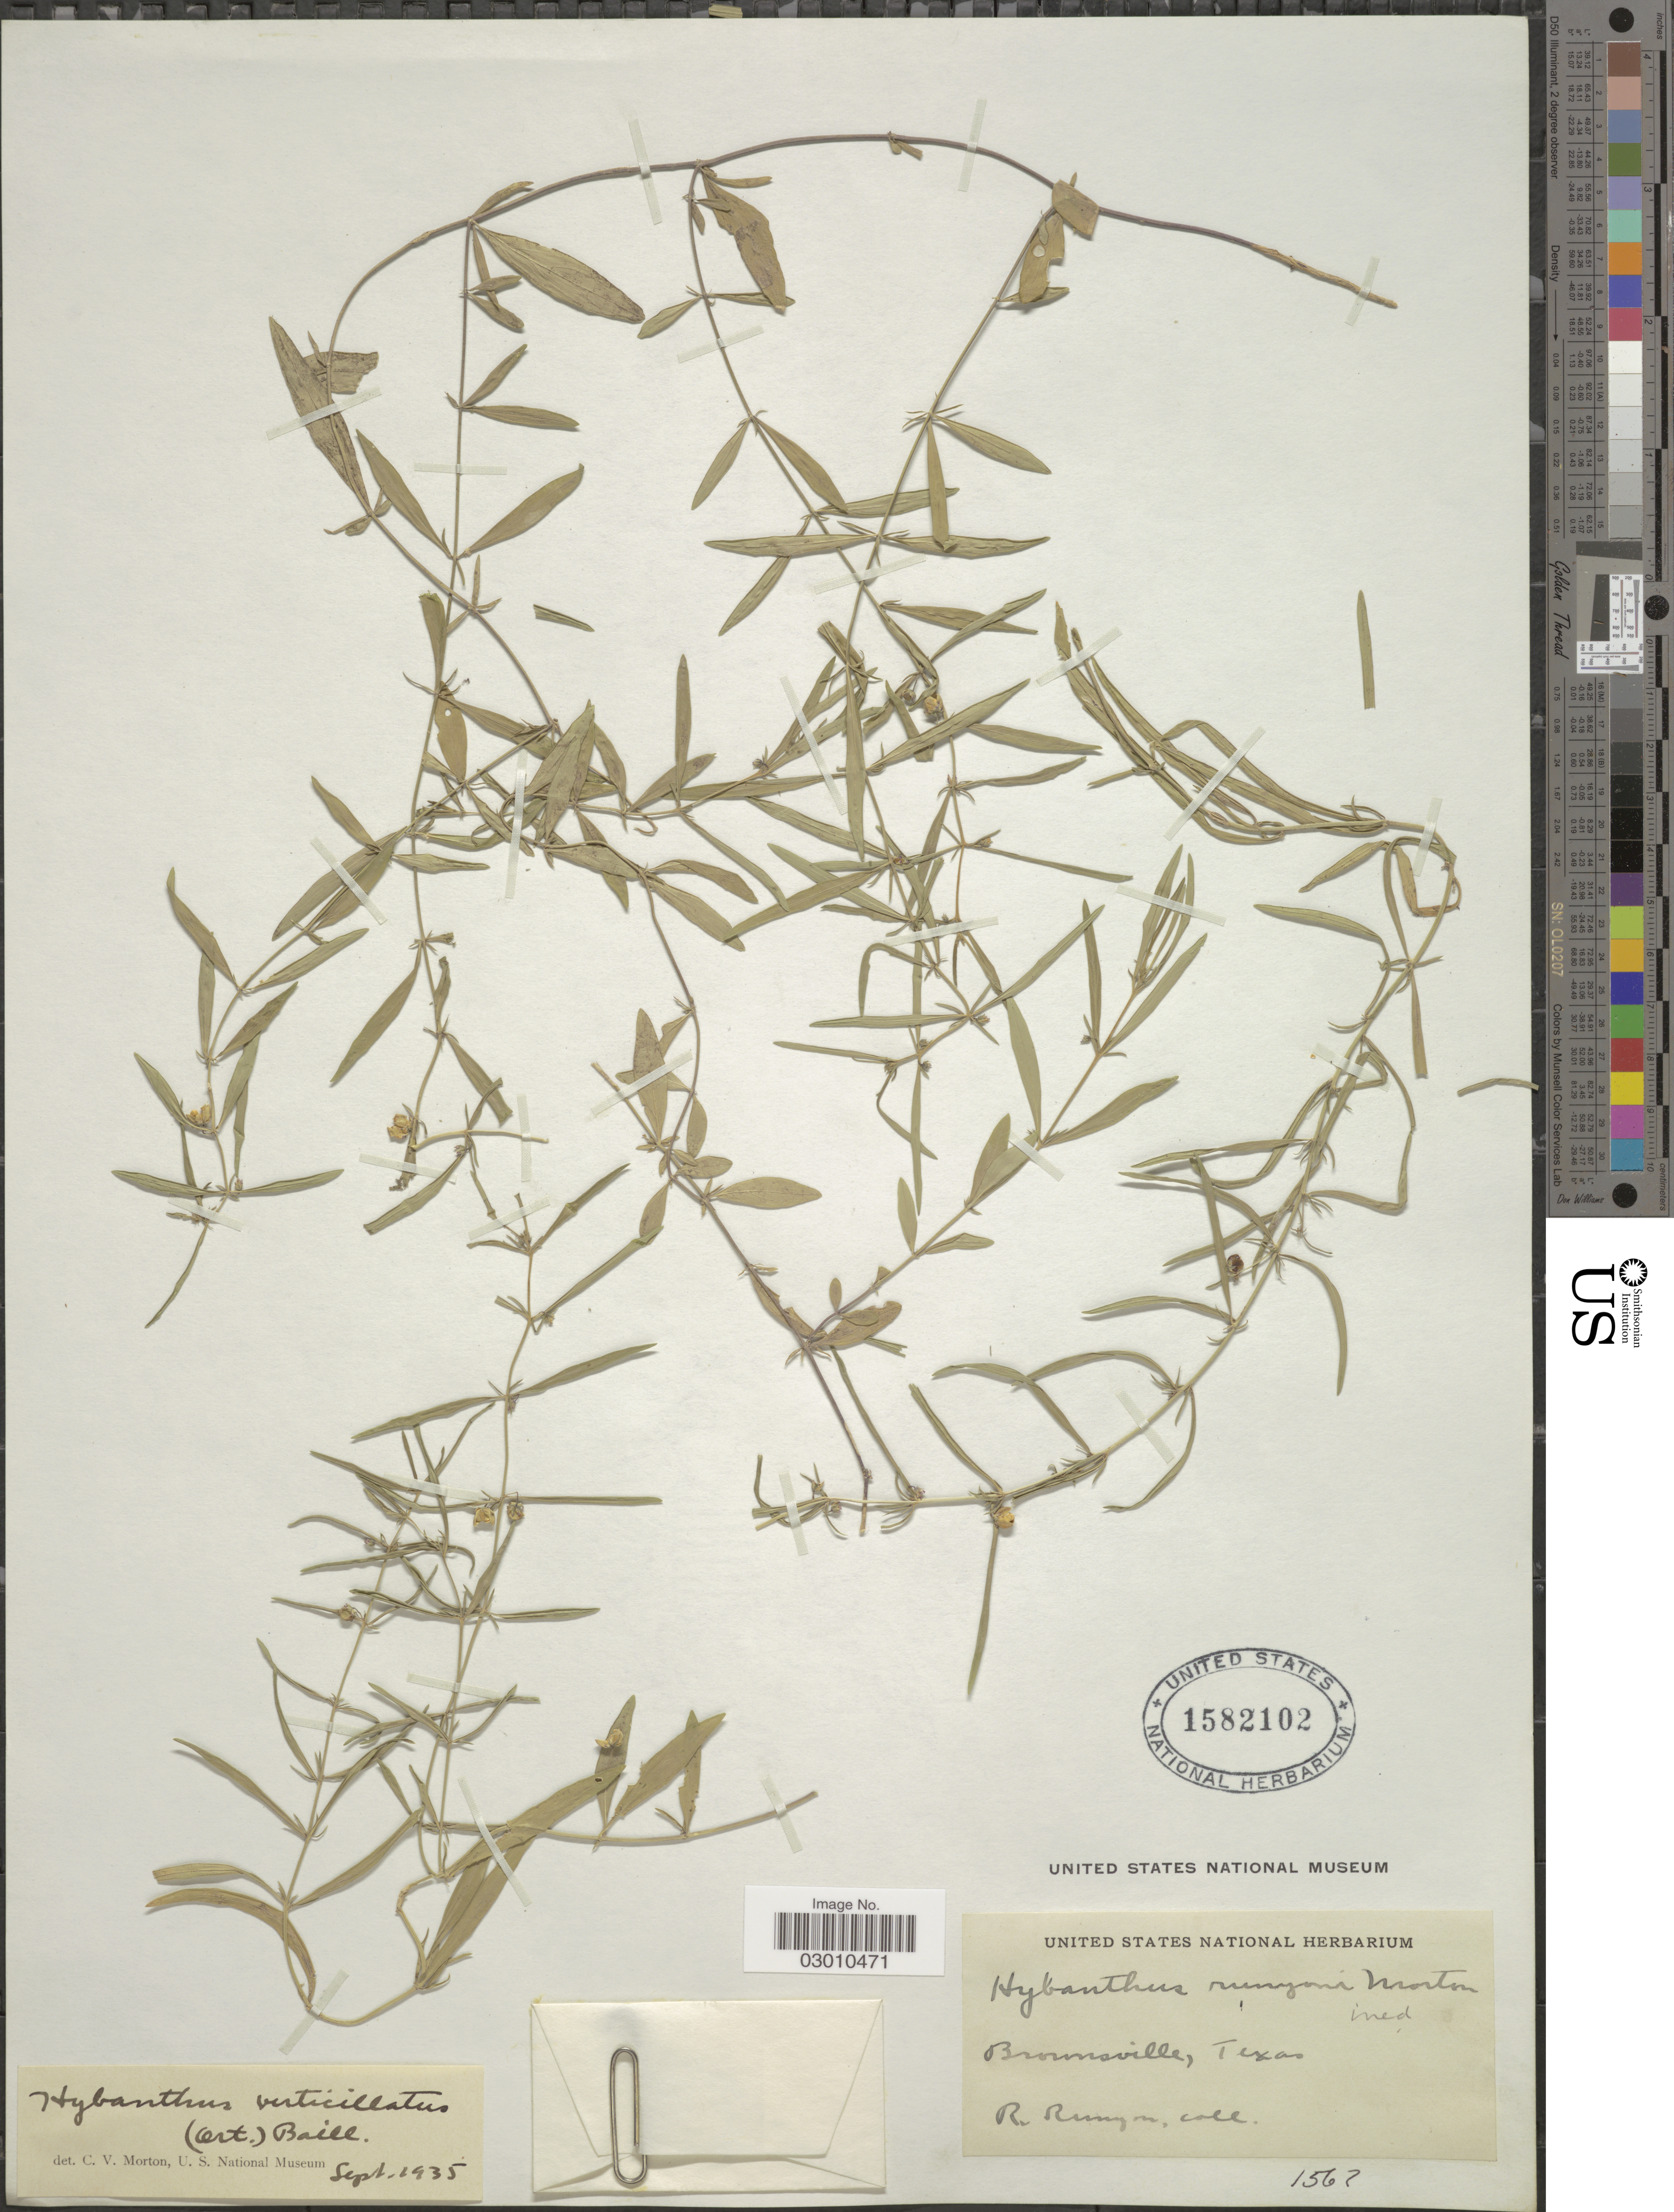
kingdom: Plantae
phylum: Tracheophyta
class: Magnoliopsida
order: Malpighiales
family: Violaceae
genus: Pombalia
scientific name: Pombalia verticillata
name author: (Ortega) Paula-Souza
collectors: R. Runyon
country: United States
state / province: Texas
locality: Brownsville.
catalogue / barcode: US 1582102